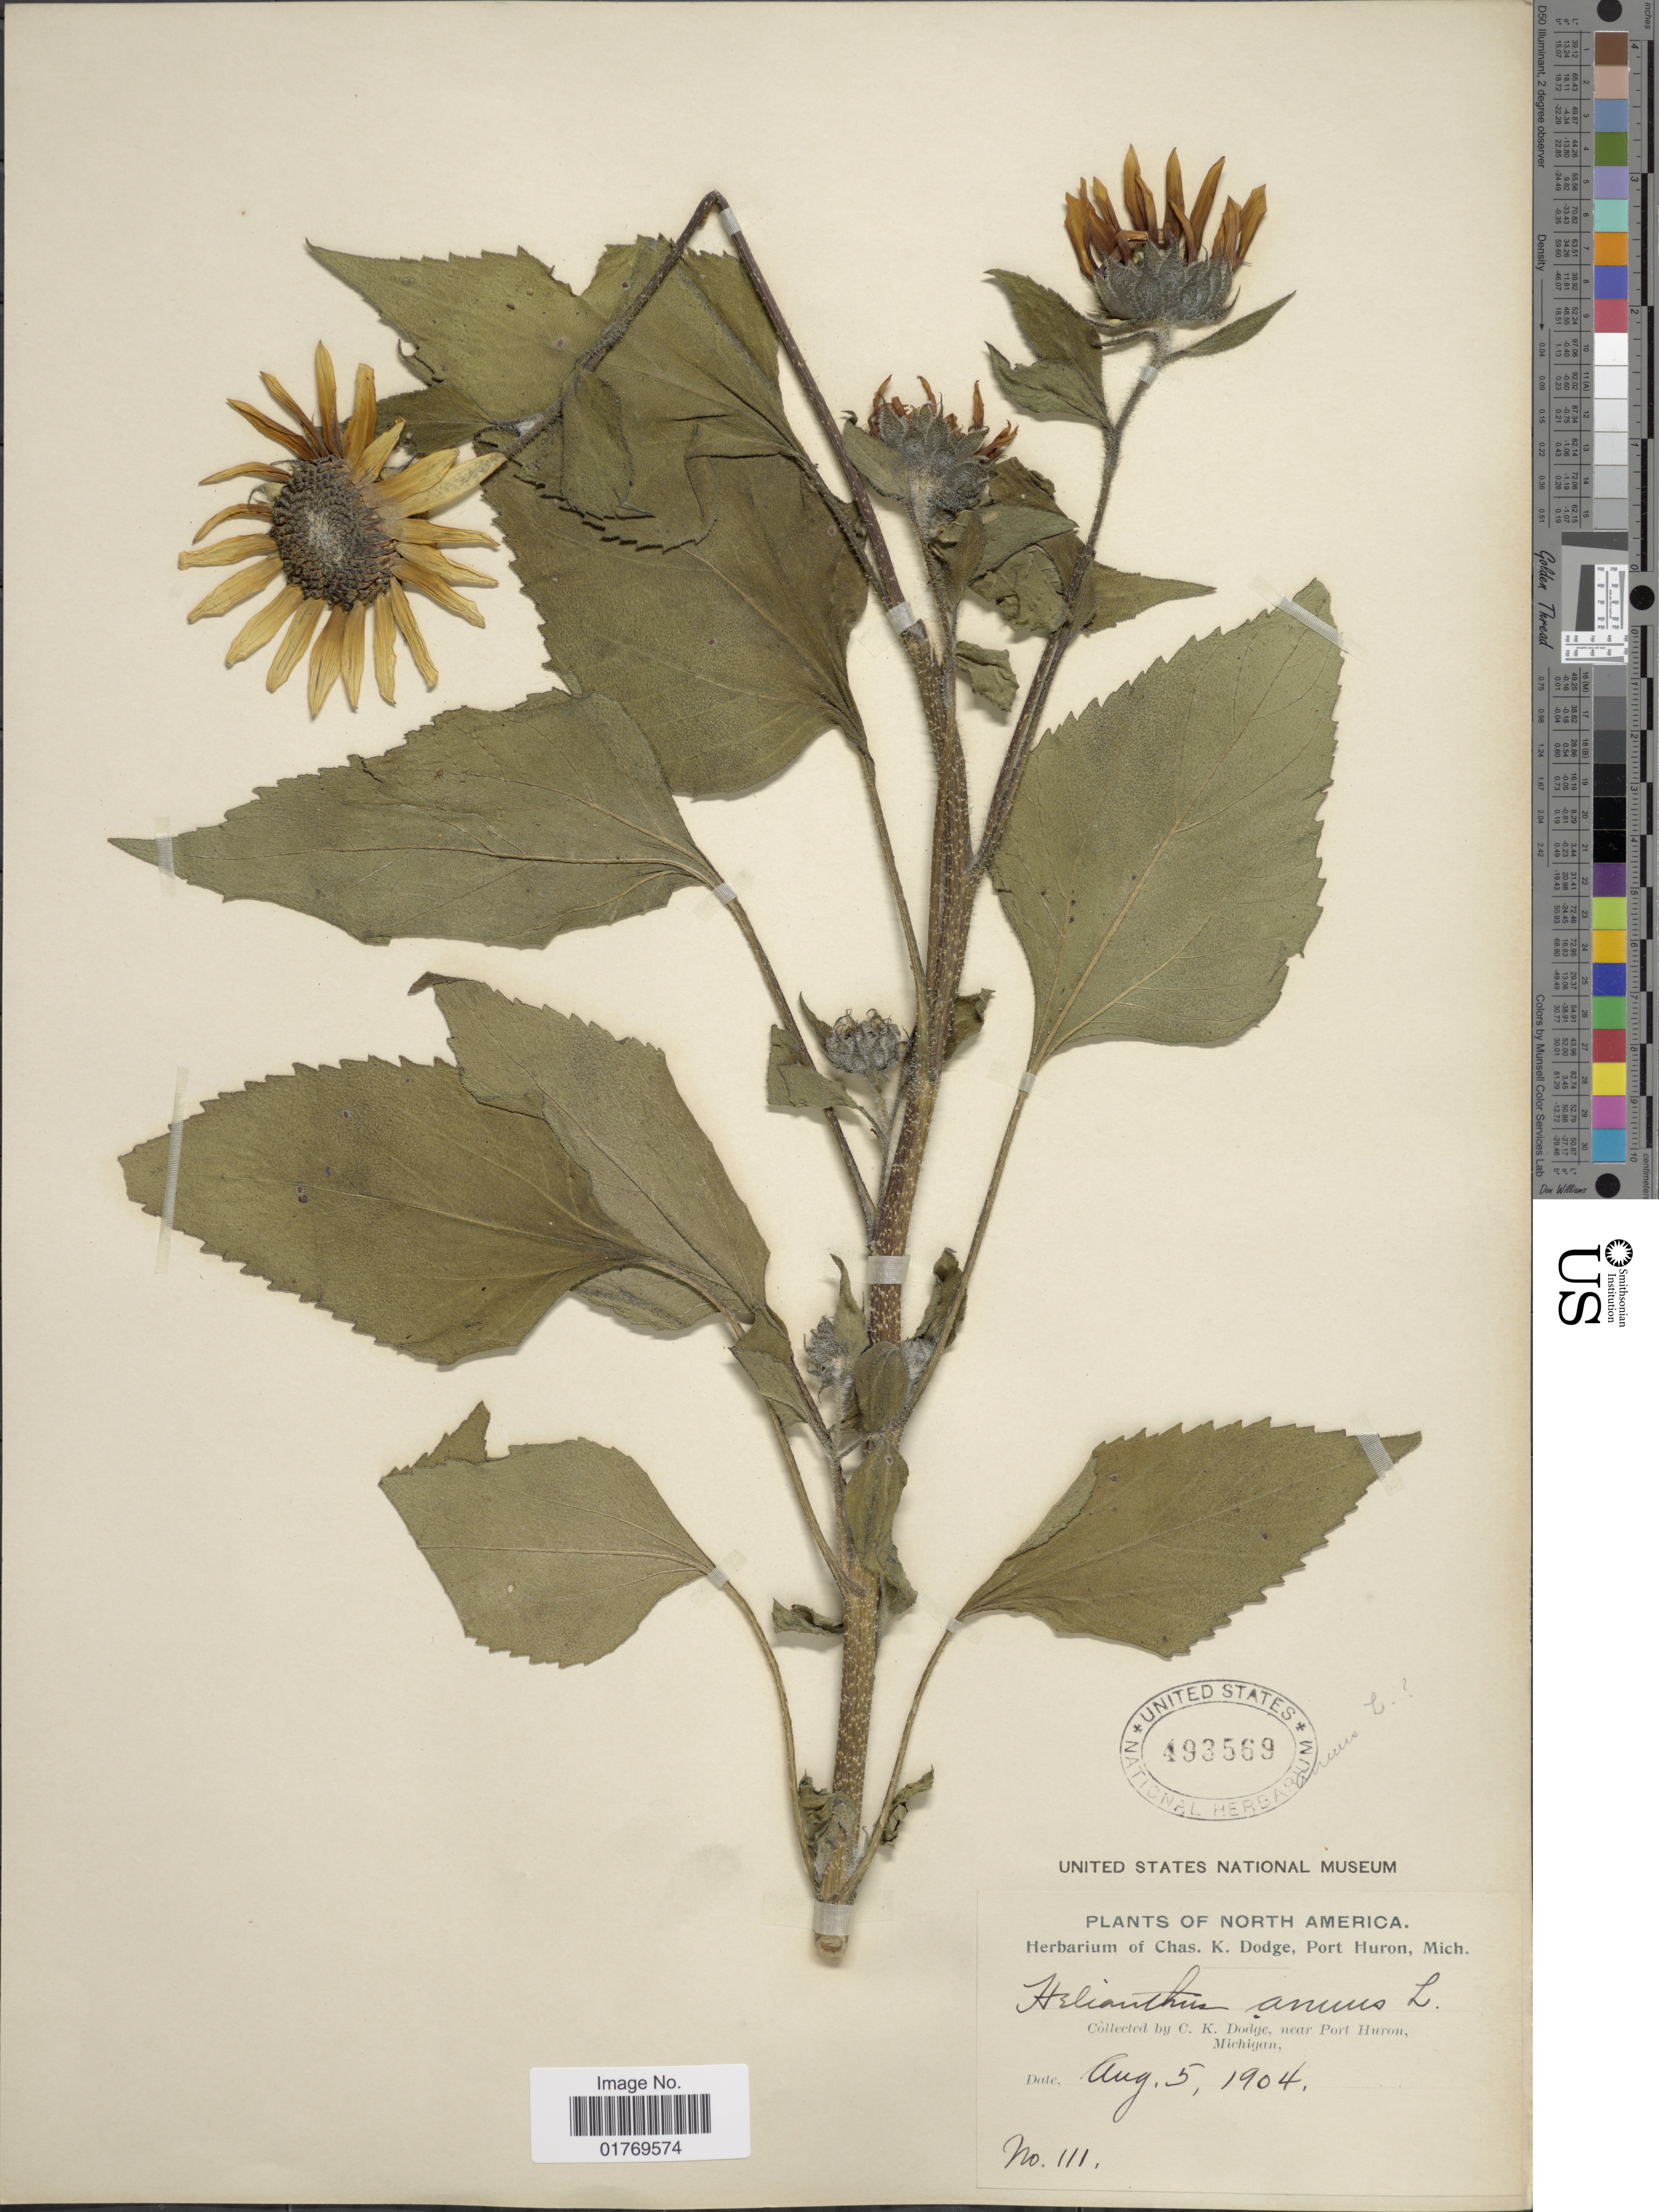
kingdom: Plantae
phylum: Tracheophyta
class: Magnoliopsida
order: Asterales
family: Asteraceae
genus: Helianthus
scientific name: Helianthus annuus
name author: L.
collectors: C. Dodge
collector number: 111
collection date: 1904-08-05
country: United States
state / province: Michigan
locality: Near Port Huron, Michigan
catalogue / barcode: US 493569